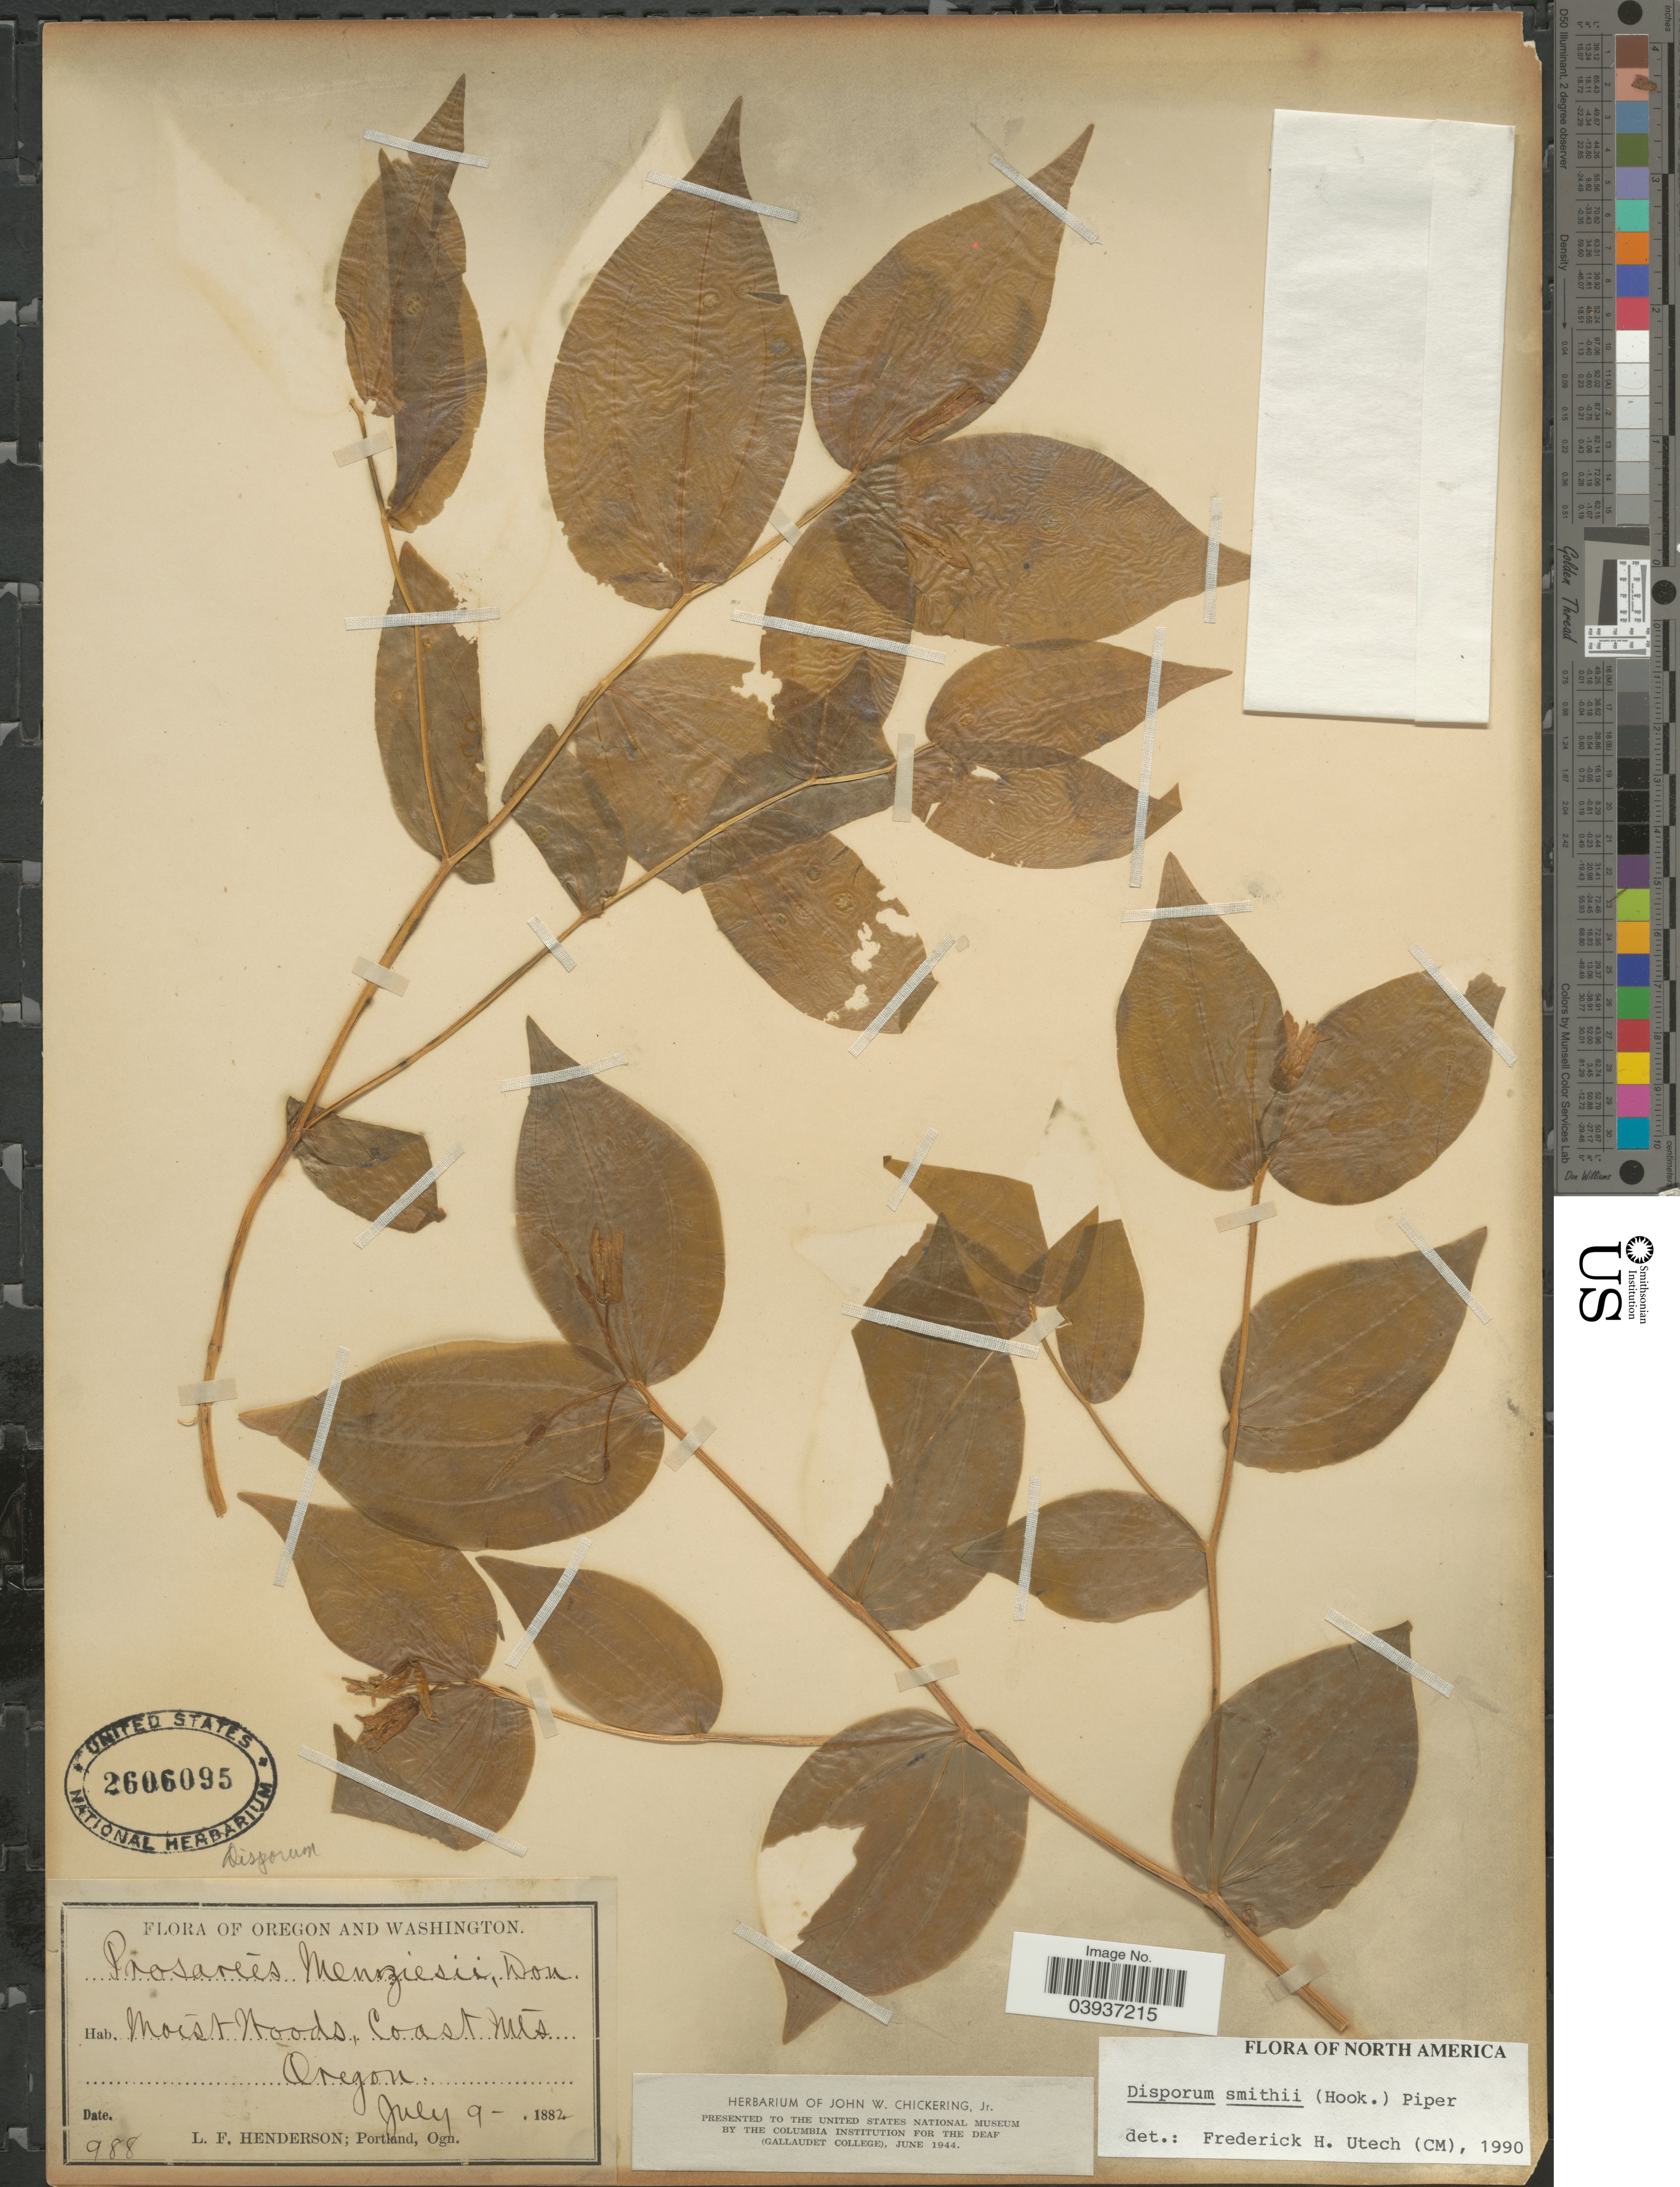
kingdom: Plantae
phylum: Tracheophyta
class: Liliopsida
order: Liliales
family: Colchicaceae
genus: Disporum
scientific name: Disporum smithii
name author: Piper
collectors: L. Henderson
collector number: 988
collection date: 1882-07-09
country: United States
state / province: Oregon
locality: Coast Mts.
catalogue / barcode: US 2606095